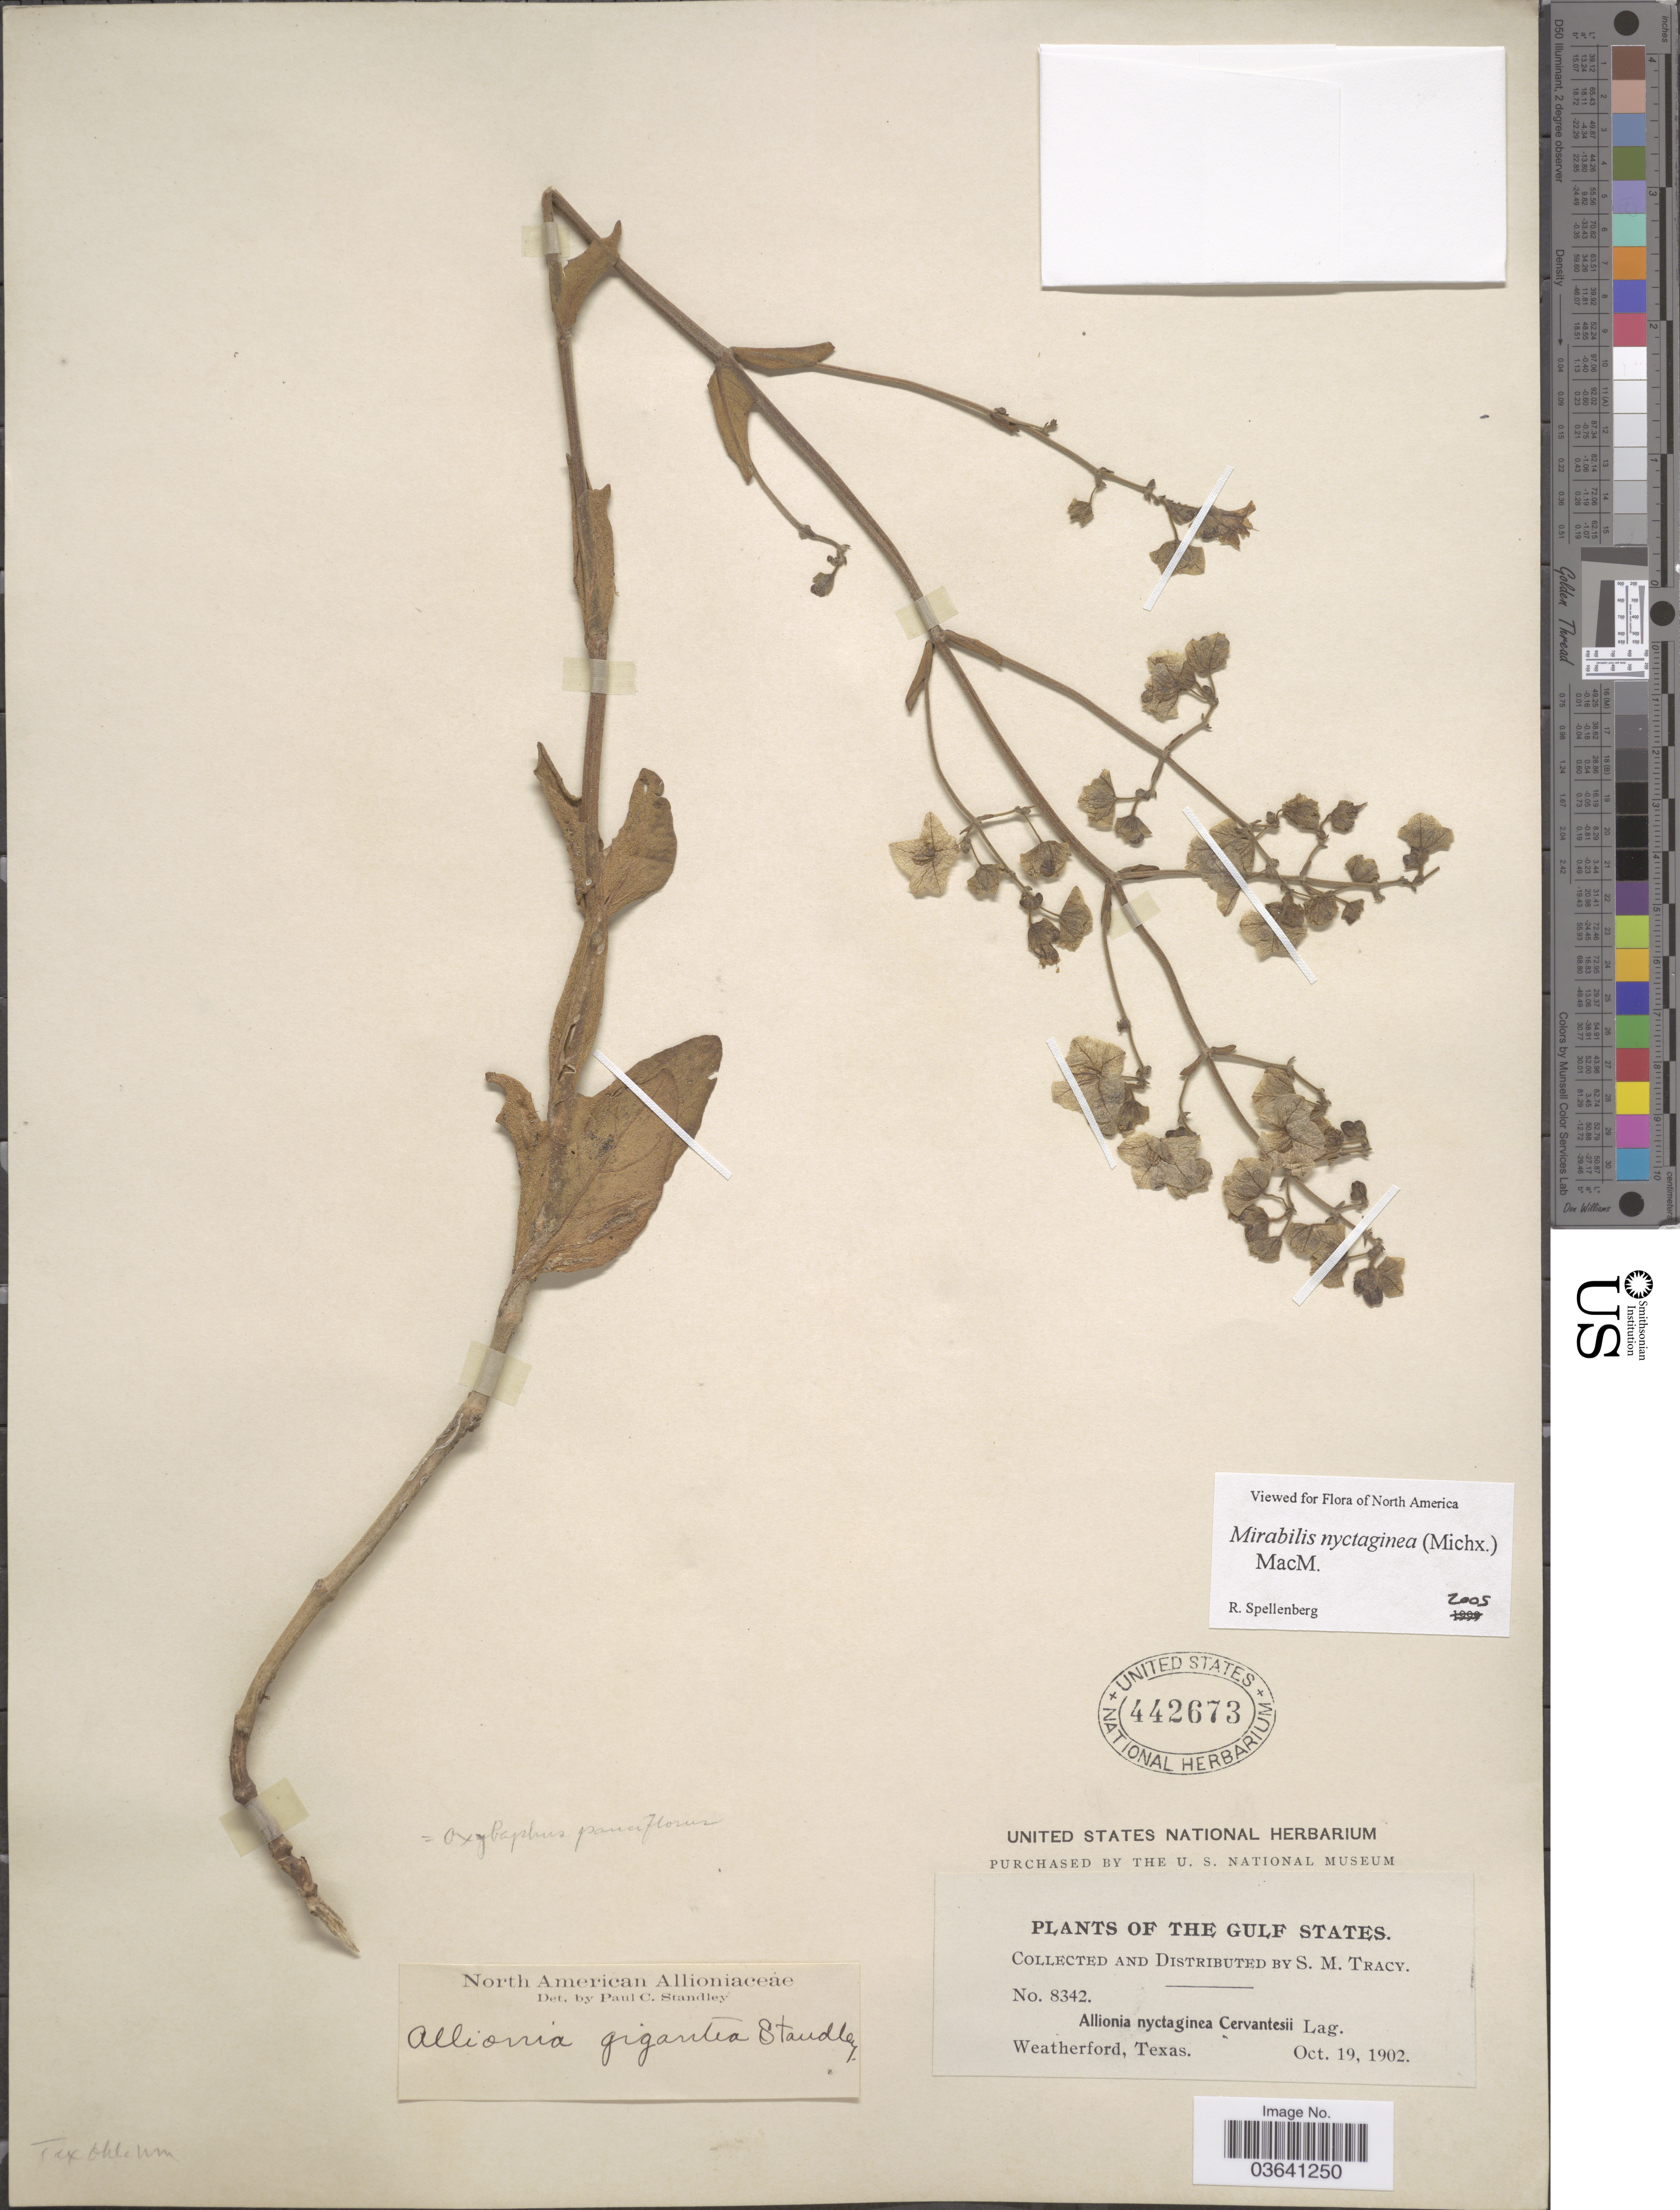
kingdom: Plantae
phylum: Tracheophyta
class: Magnoliopsida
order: Caryophyllales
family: Nyctaginaceae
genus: Mirabilis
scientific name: Mirabilis nyctaginea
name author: (Michx.) MacMill.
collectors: S. M. Tracy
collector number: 8342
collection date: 1902-10-19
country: United States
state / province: Texas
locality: The Gulf States. Weatherford.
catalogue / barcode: US 442673